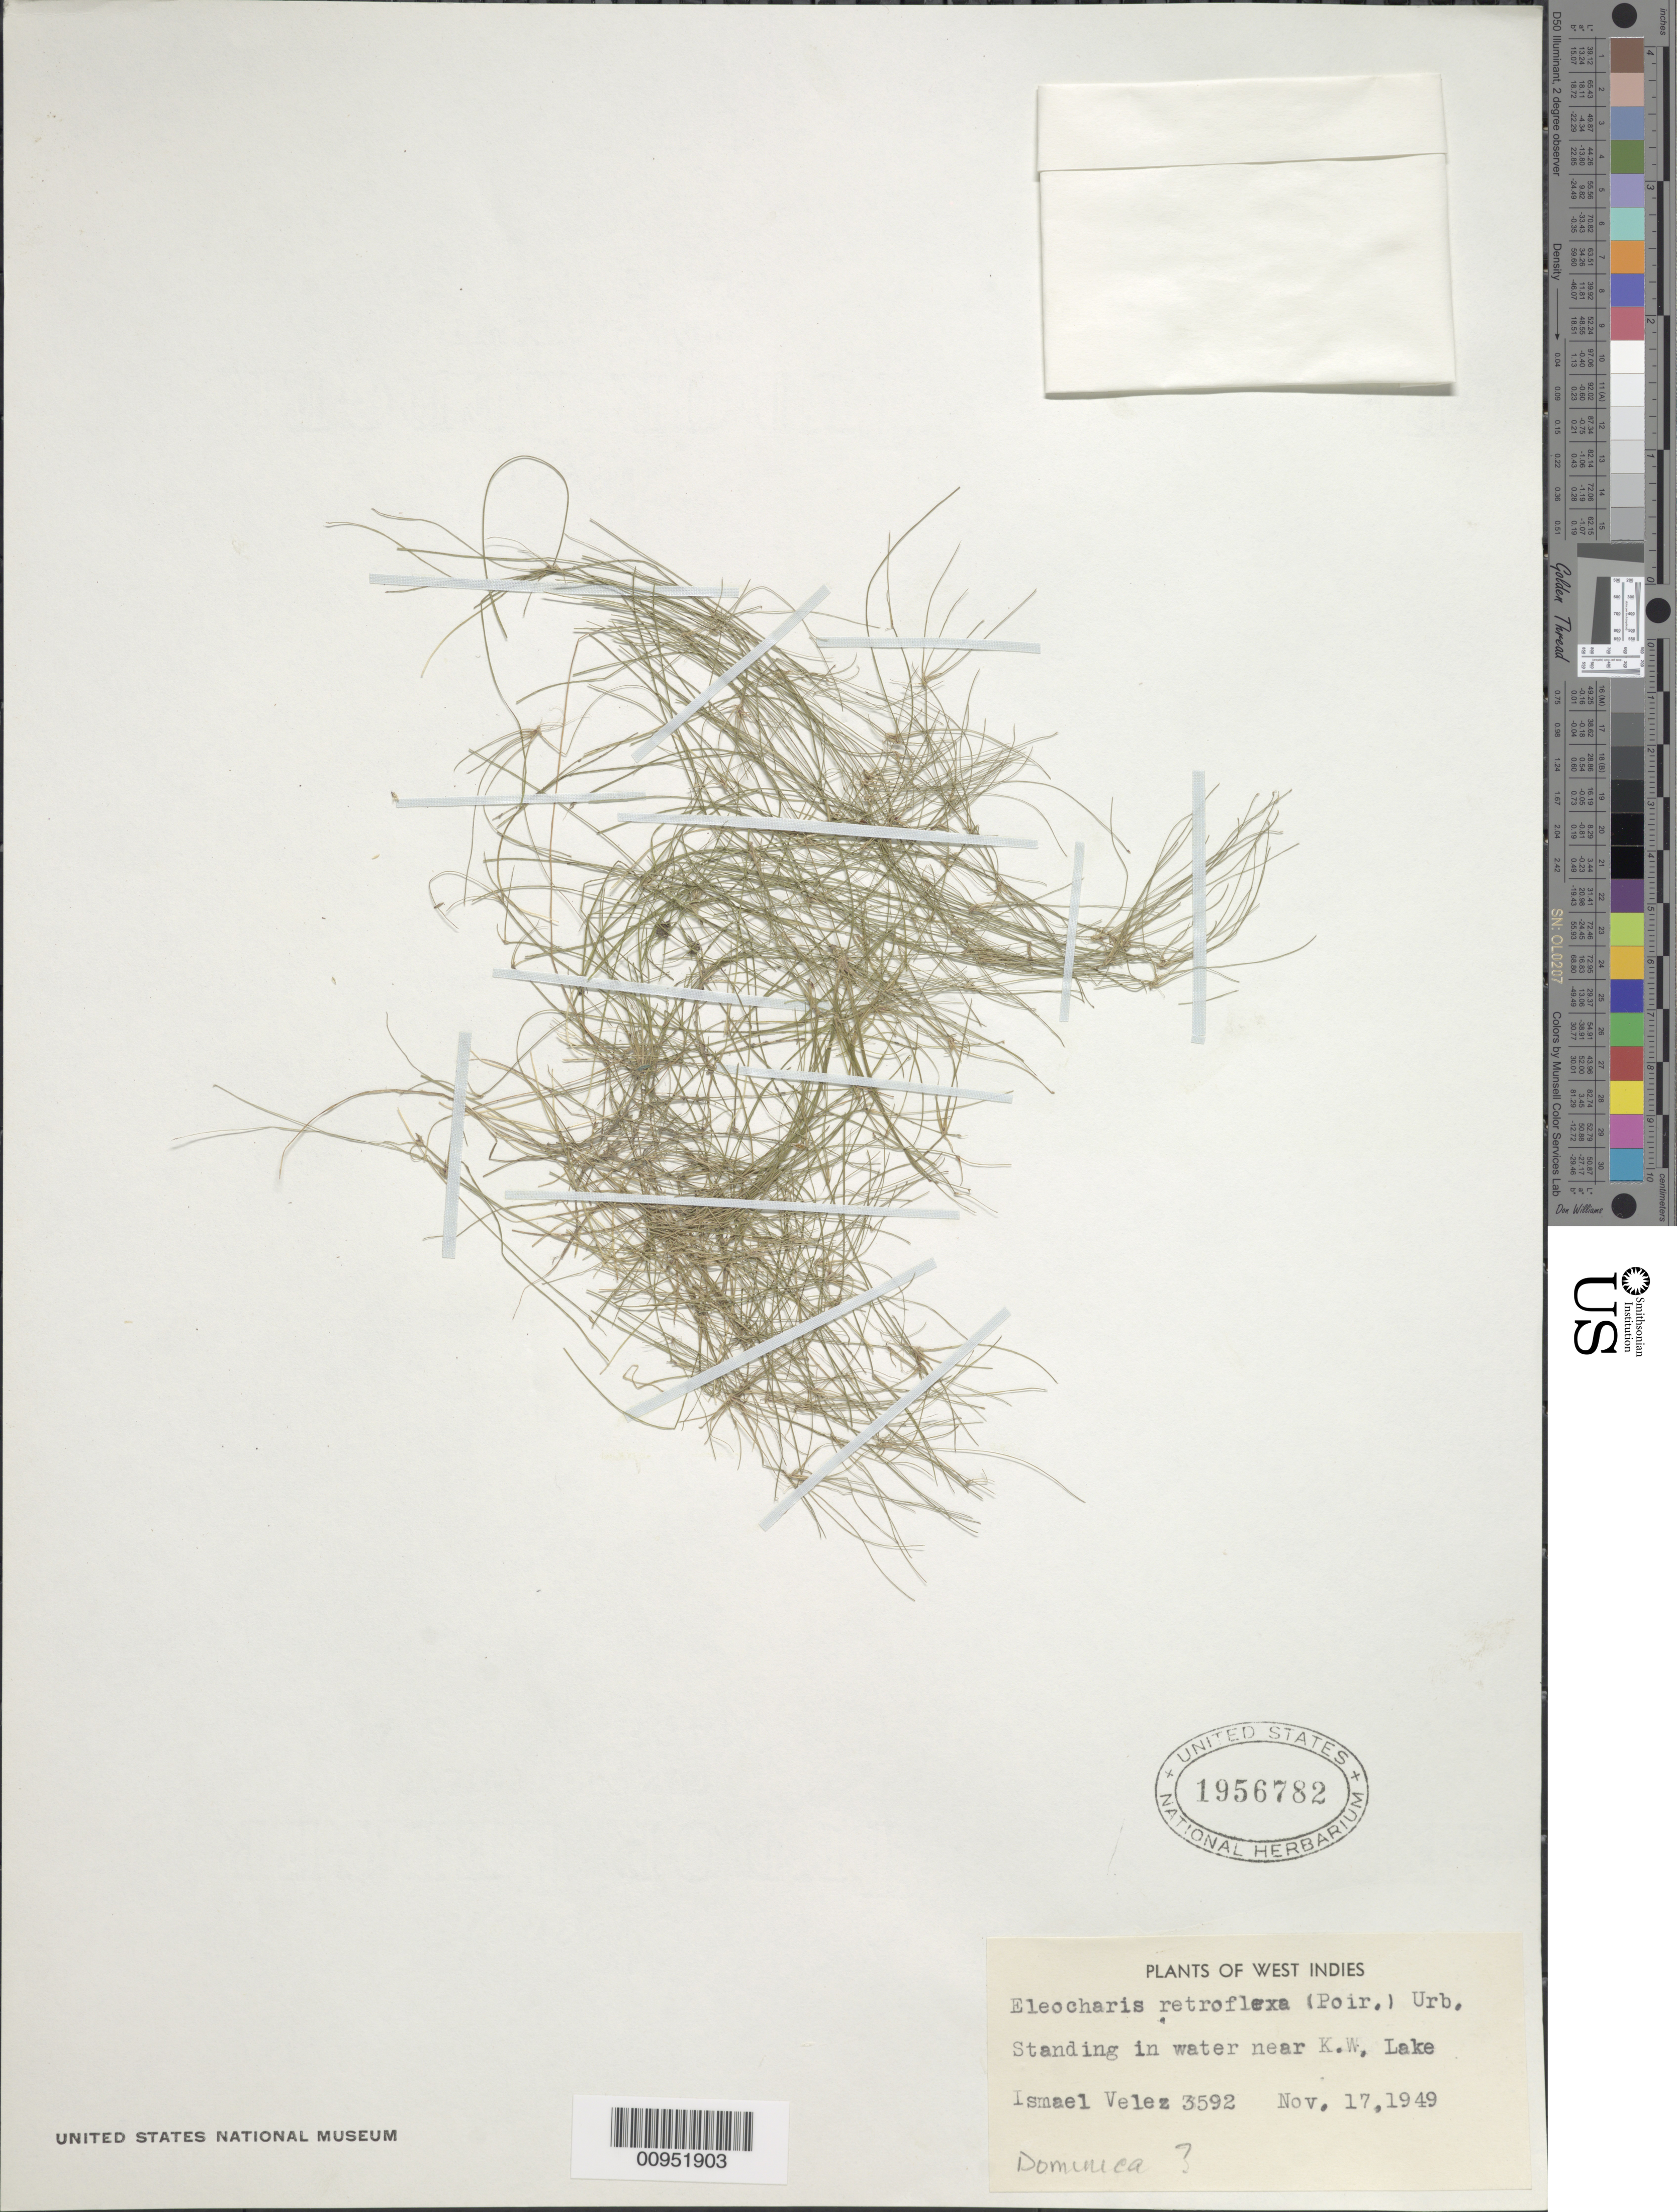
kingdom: Plantae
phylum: Tracheophyta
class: Liliopsida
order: Poales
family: Cyperaceae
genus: Eleocharis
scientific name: Eleocharis retroflexa subsp. retroflexa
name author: (Poir.) Urb.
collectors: I. Velez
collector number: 3592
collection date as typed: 17 Nov 1949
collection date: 1949-11-17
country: Dominica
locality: Near K.W. Lake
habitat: Standing in water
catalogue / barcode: US 1956782